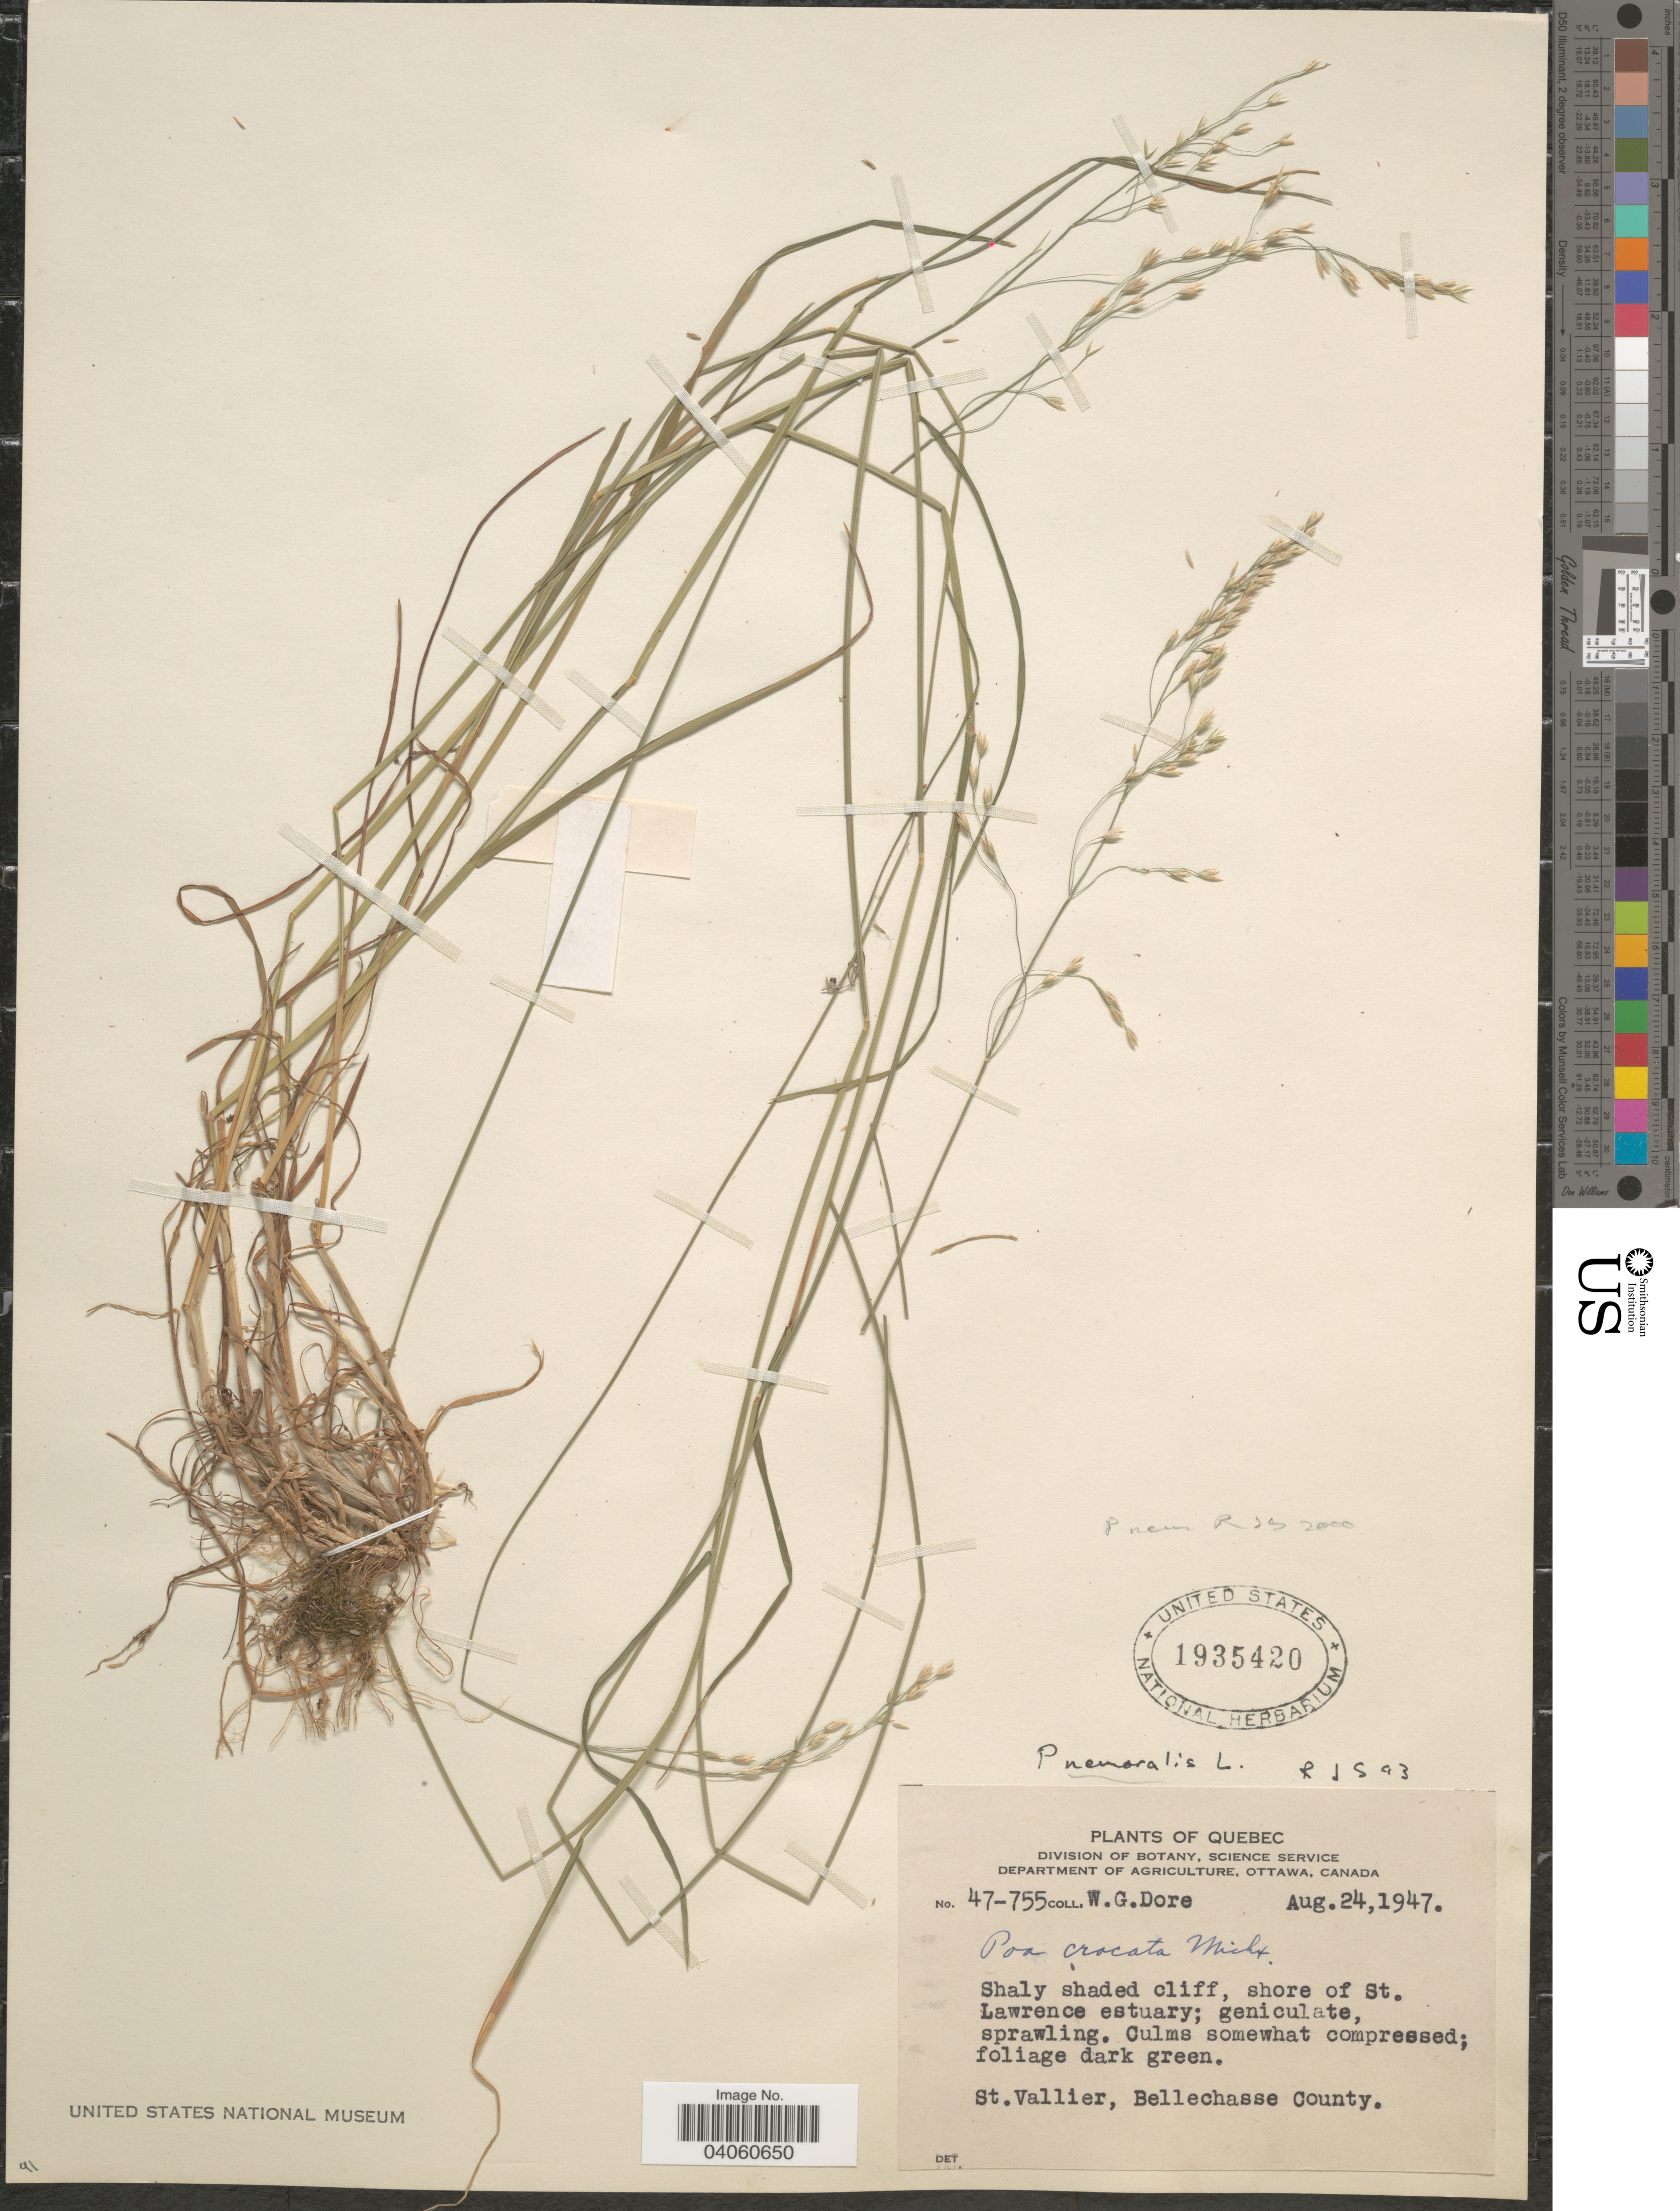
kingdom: Plantae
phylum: Tracheophyta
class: Liliopsida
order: Poales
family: Poaceae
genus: Poa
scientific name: Poa nemoralis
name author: L.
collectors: W. Dore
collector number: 47-755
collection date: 1947-08-24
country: Canada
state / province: Quebec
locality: Shaly shaded cliff, shore of St. Lawrence estuary. St. Vallier, Bellechasse County.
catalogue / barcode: US 1935420